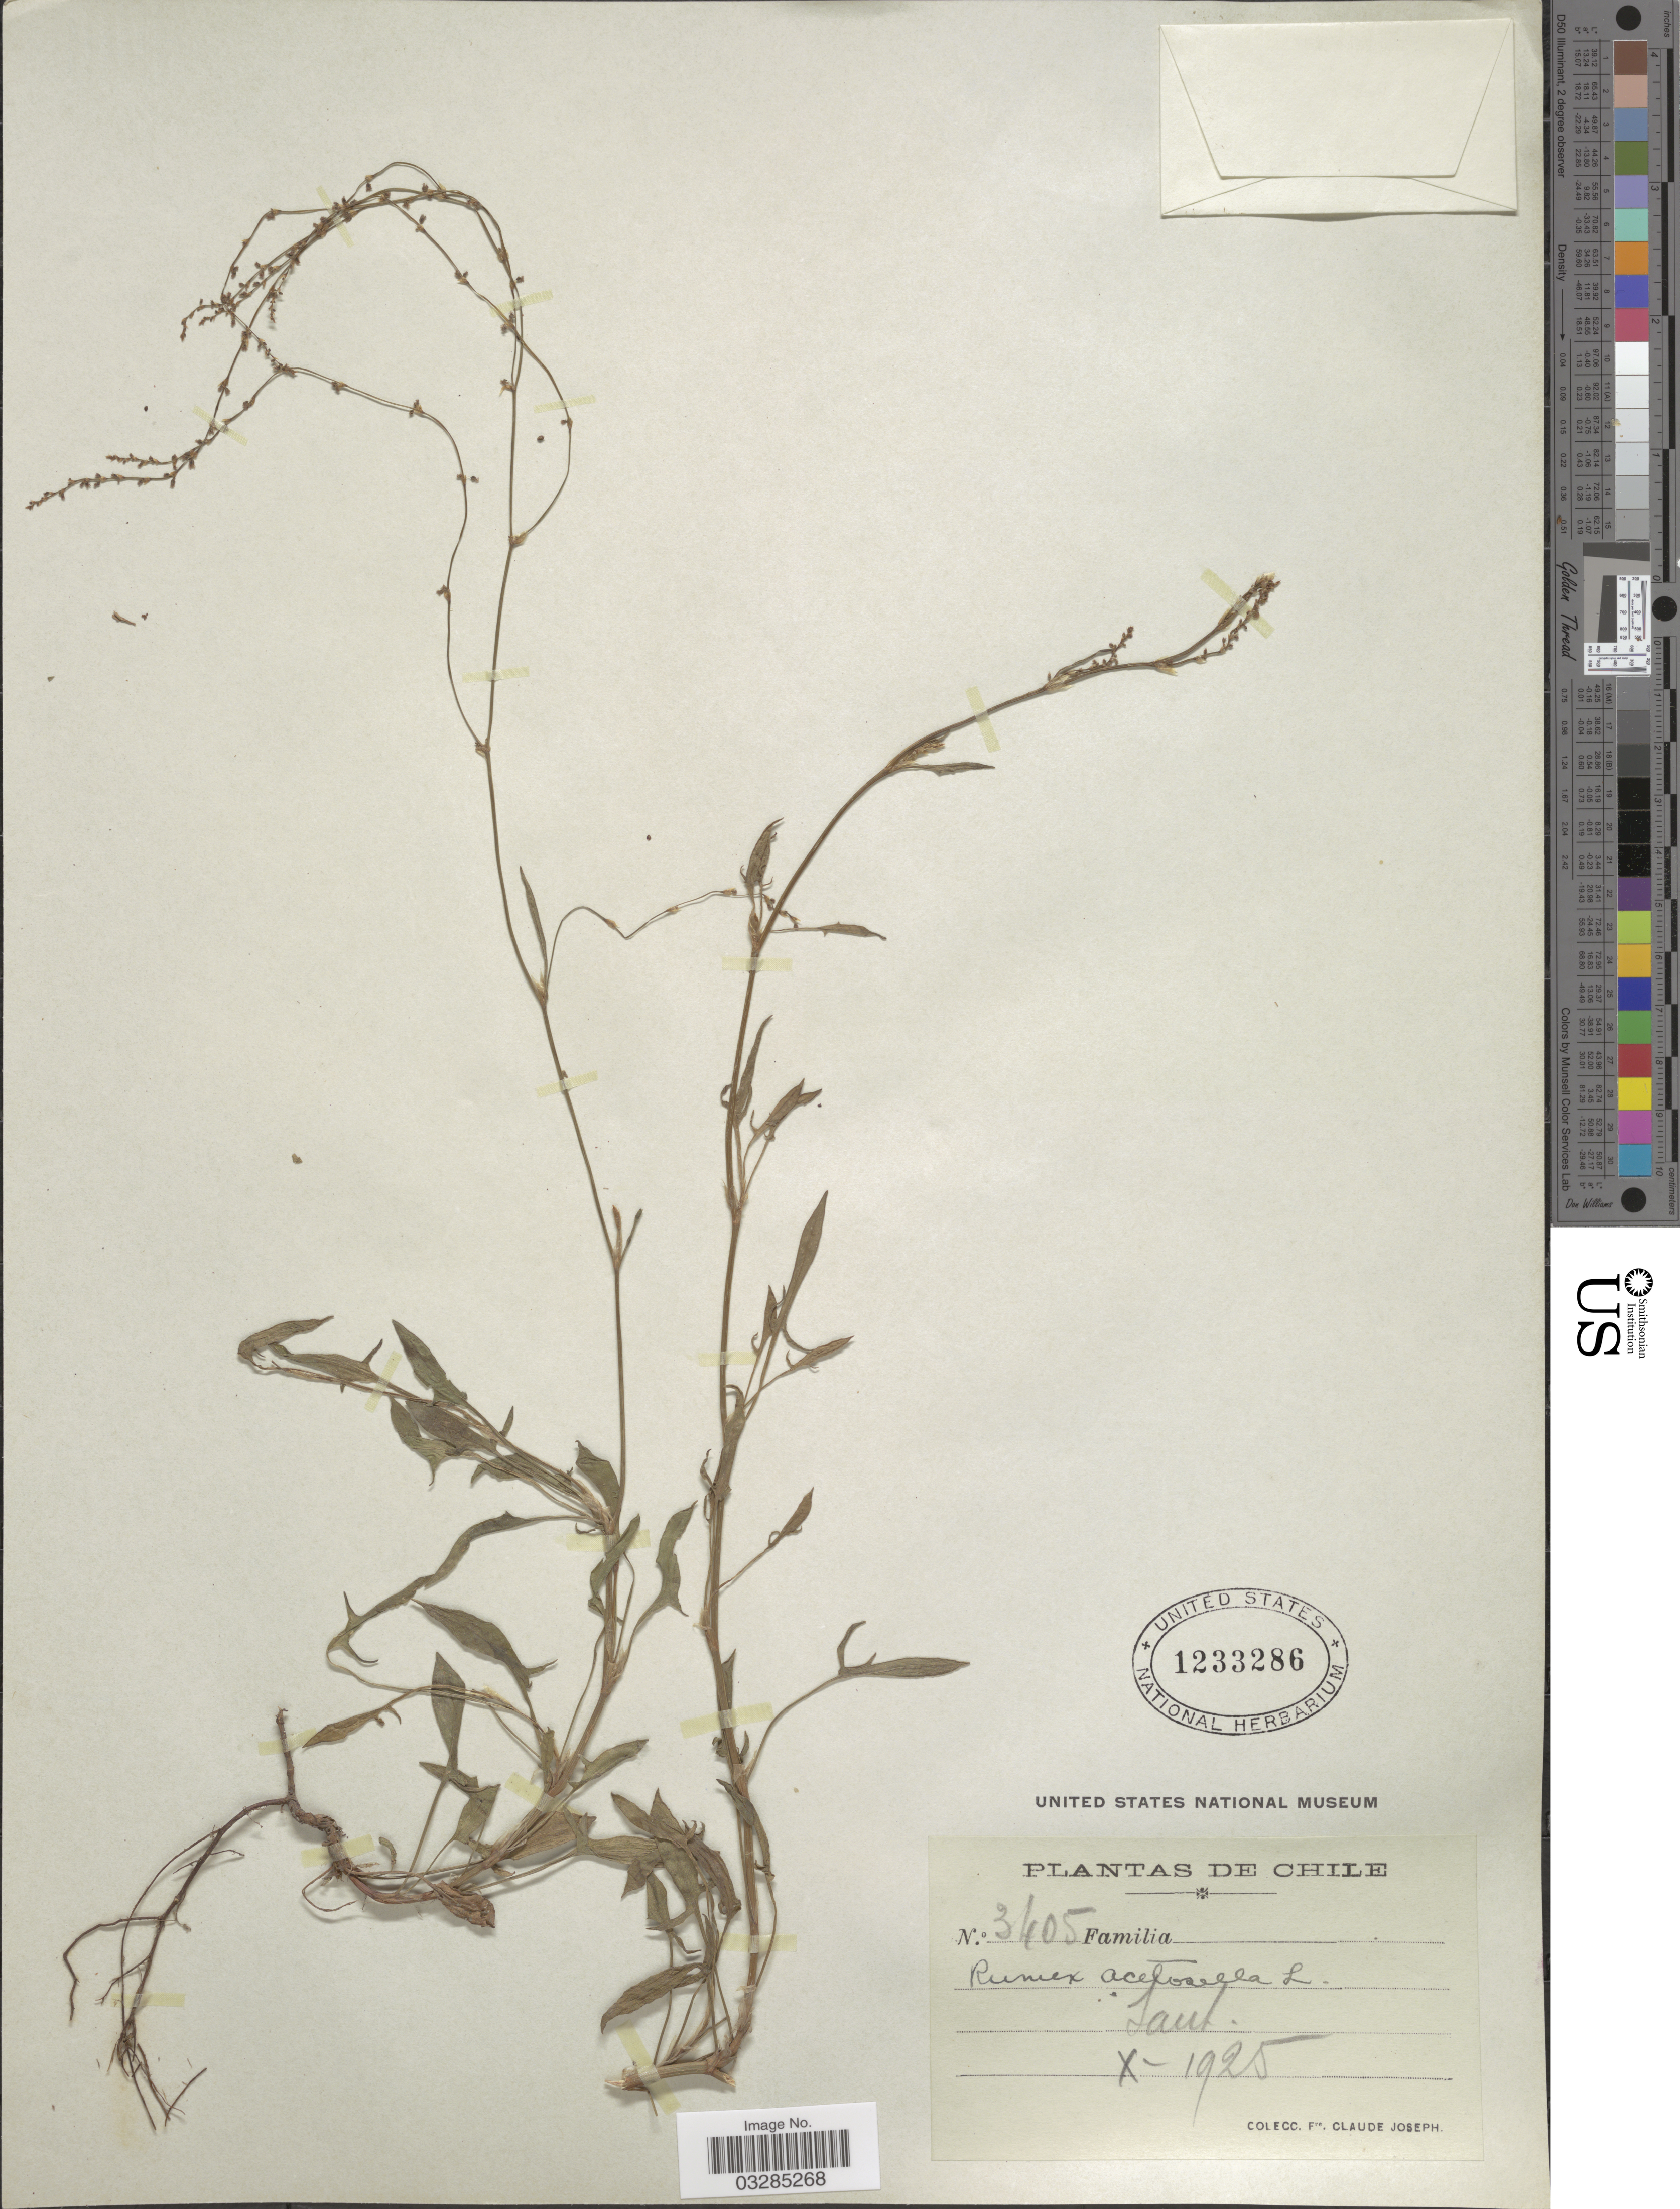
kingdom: Plantae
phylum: Tracheophyta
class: Magnoliopsida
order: Caryophyllales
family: Polygonaceae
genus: Rumex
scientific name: Rumex acetosella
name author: L.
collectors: Bro. Claude-Joseph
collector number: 3405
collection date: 1925-10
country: Chile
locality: Sant.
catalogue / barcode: US 1233286